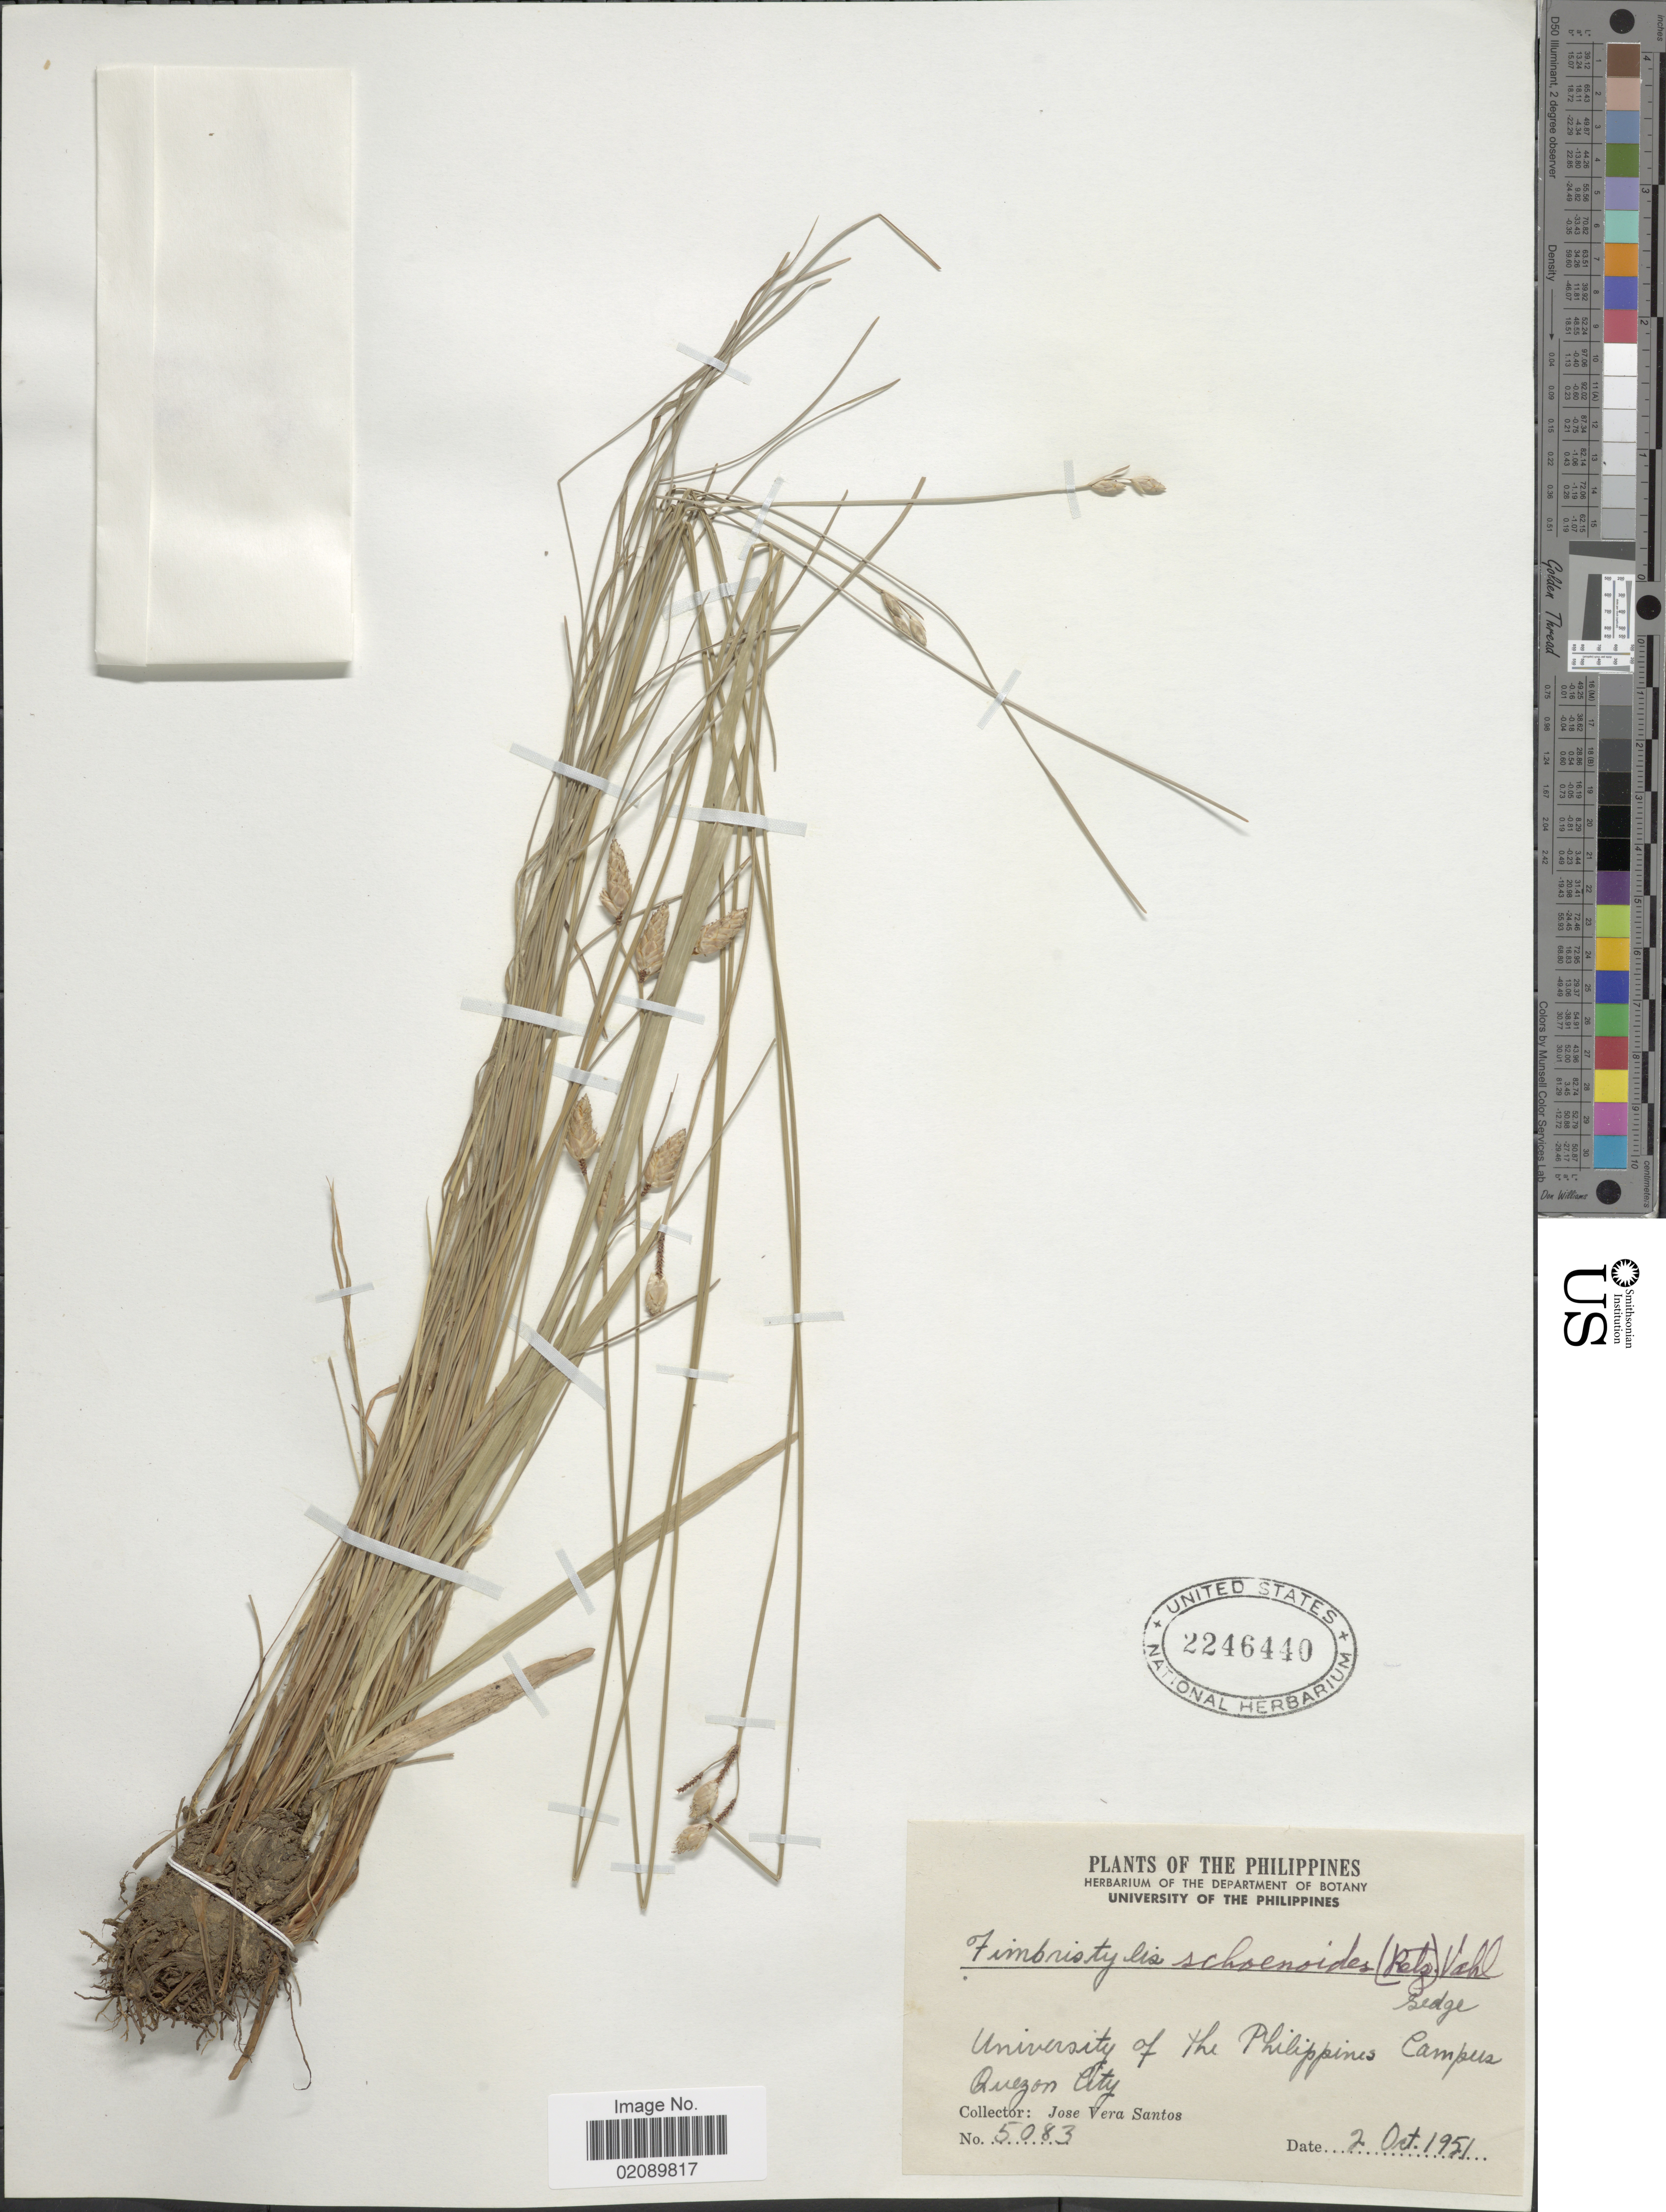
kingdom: Plantae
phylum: Tracheophyta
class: Liliopsida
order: Poales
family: Cyperaceae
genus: Fimbristylis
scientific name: Fimbristylis schoenoides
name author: (Retz.) Vahl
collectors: J. V. Santos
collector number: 5083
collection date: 1951-10-02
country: Philippines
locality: University of the Philippines Campus. Quezon City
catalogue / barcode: US 2246440